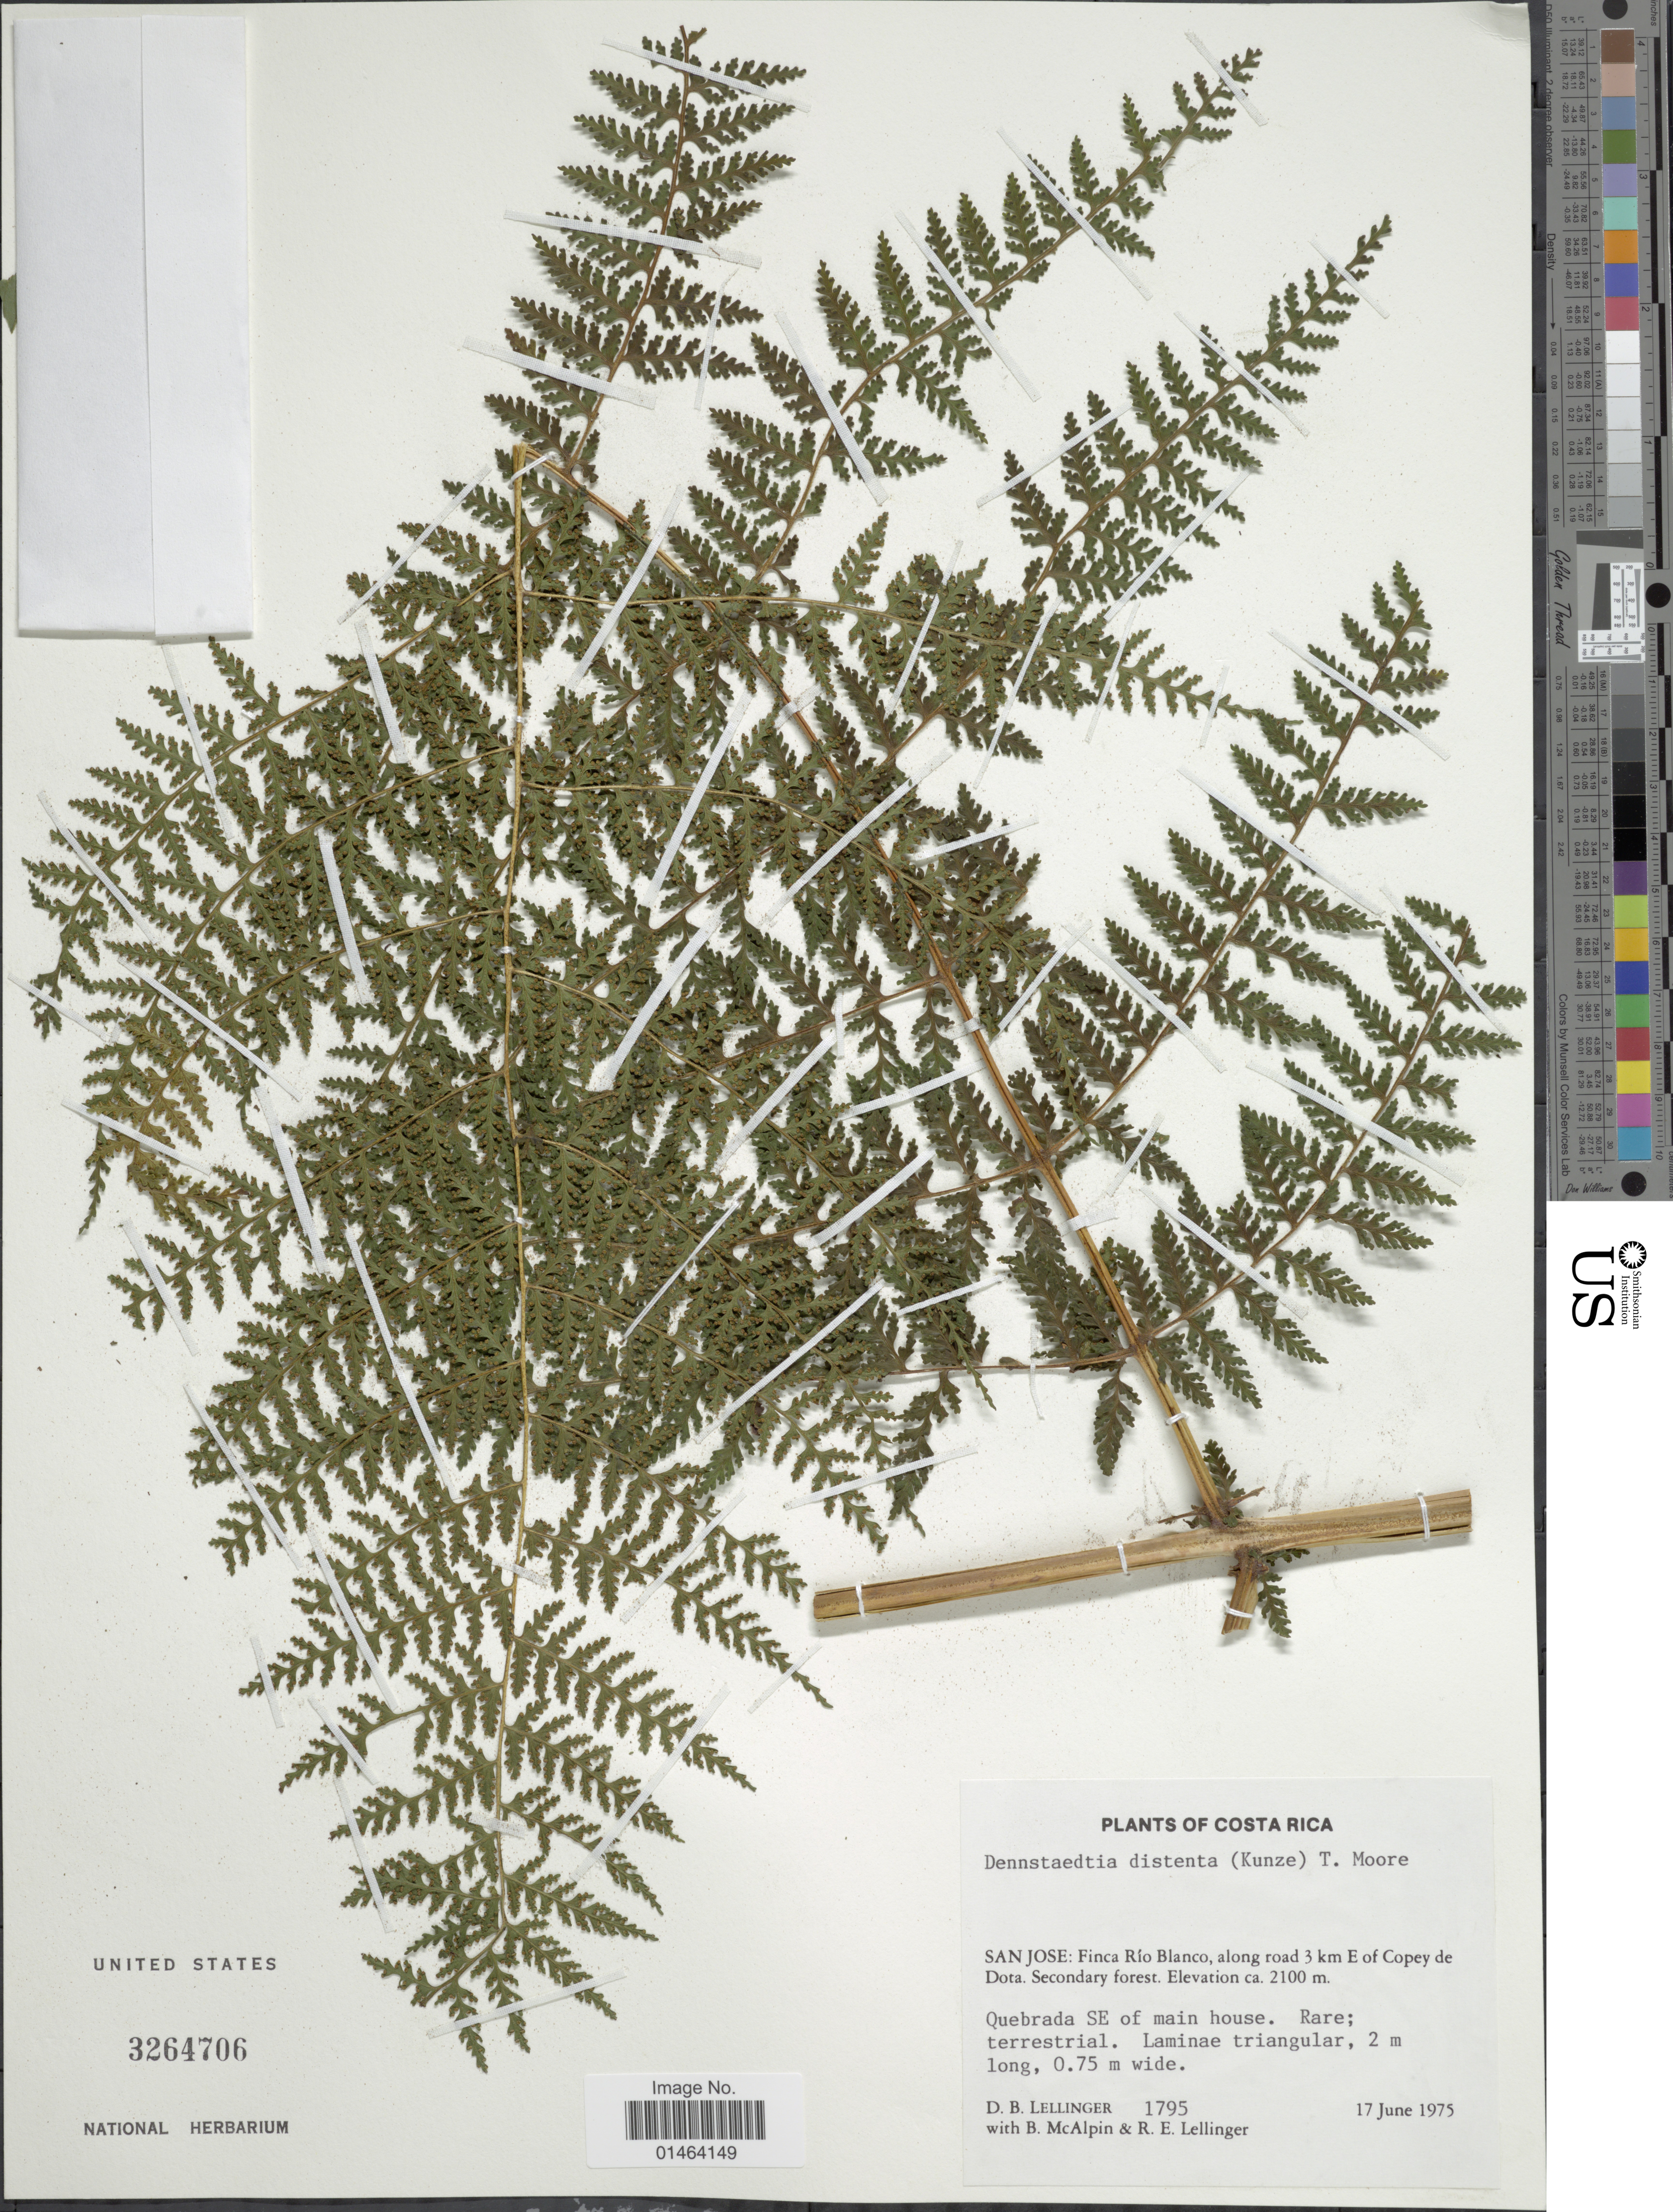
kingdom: Plantae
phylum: Tracheophyta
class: Polypodiopsida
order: Polypodiales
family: Dennstaedtiaceae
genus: Dennstaedtia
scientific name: Dennstaedtia distenta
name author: (Kunze) T. Moore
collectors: D. B. Lellinger, B. McAlpin & R. E. Lellinger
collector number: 1795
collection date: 1975-06-17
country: Costa Rica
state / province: San José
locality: Costa Rica, Finca Rio Blanco, along road 3 km E of Copey de Dota. Secondary forest.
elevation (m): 2100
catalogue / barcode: US 3264706